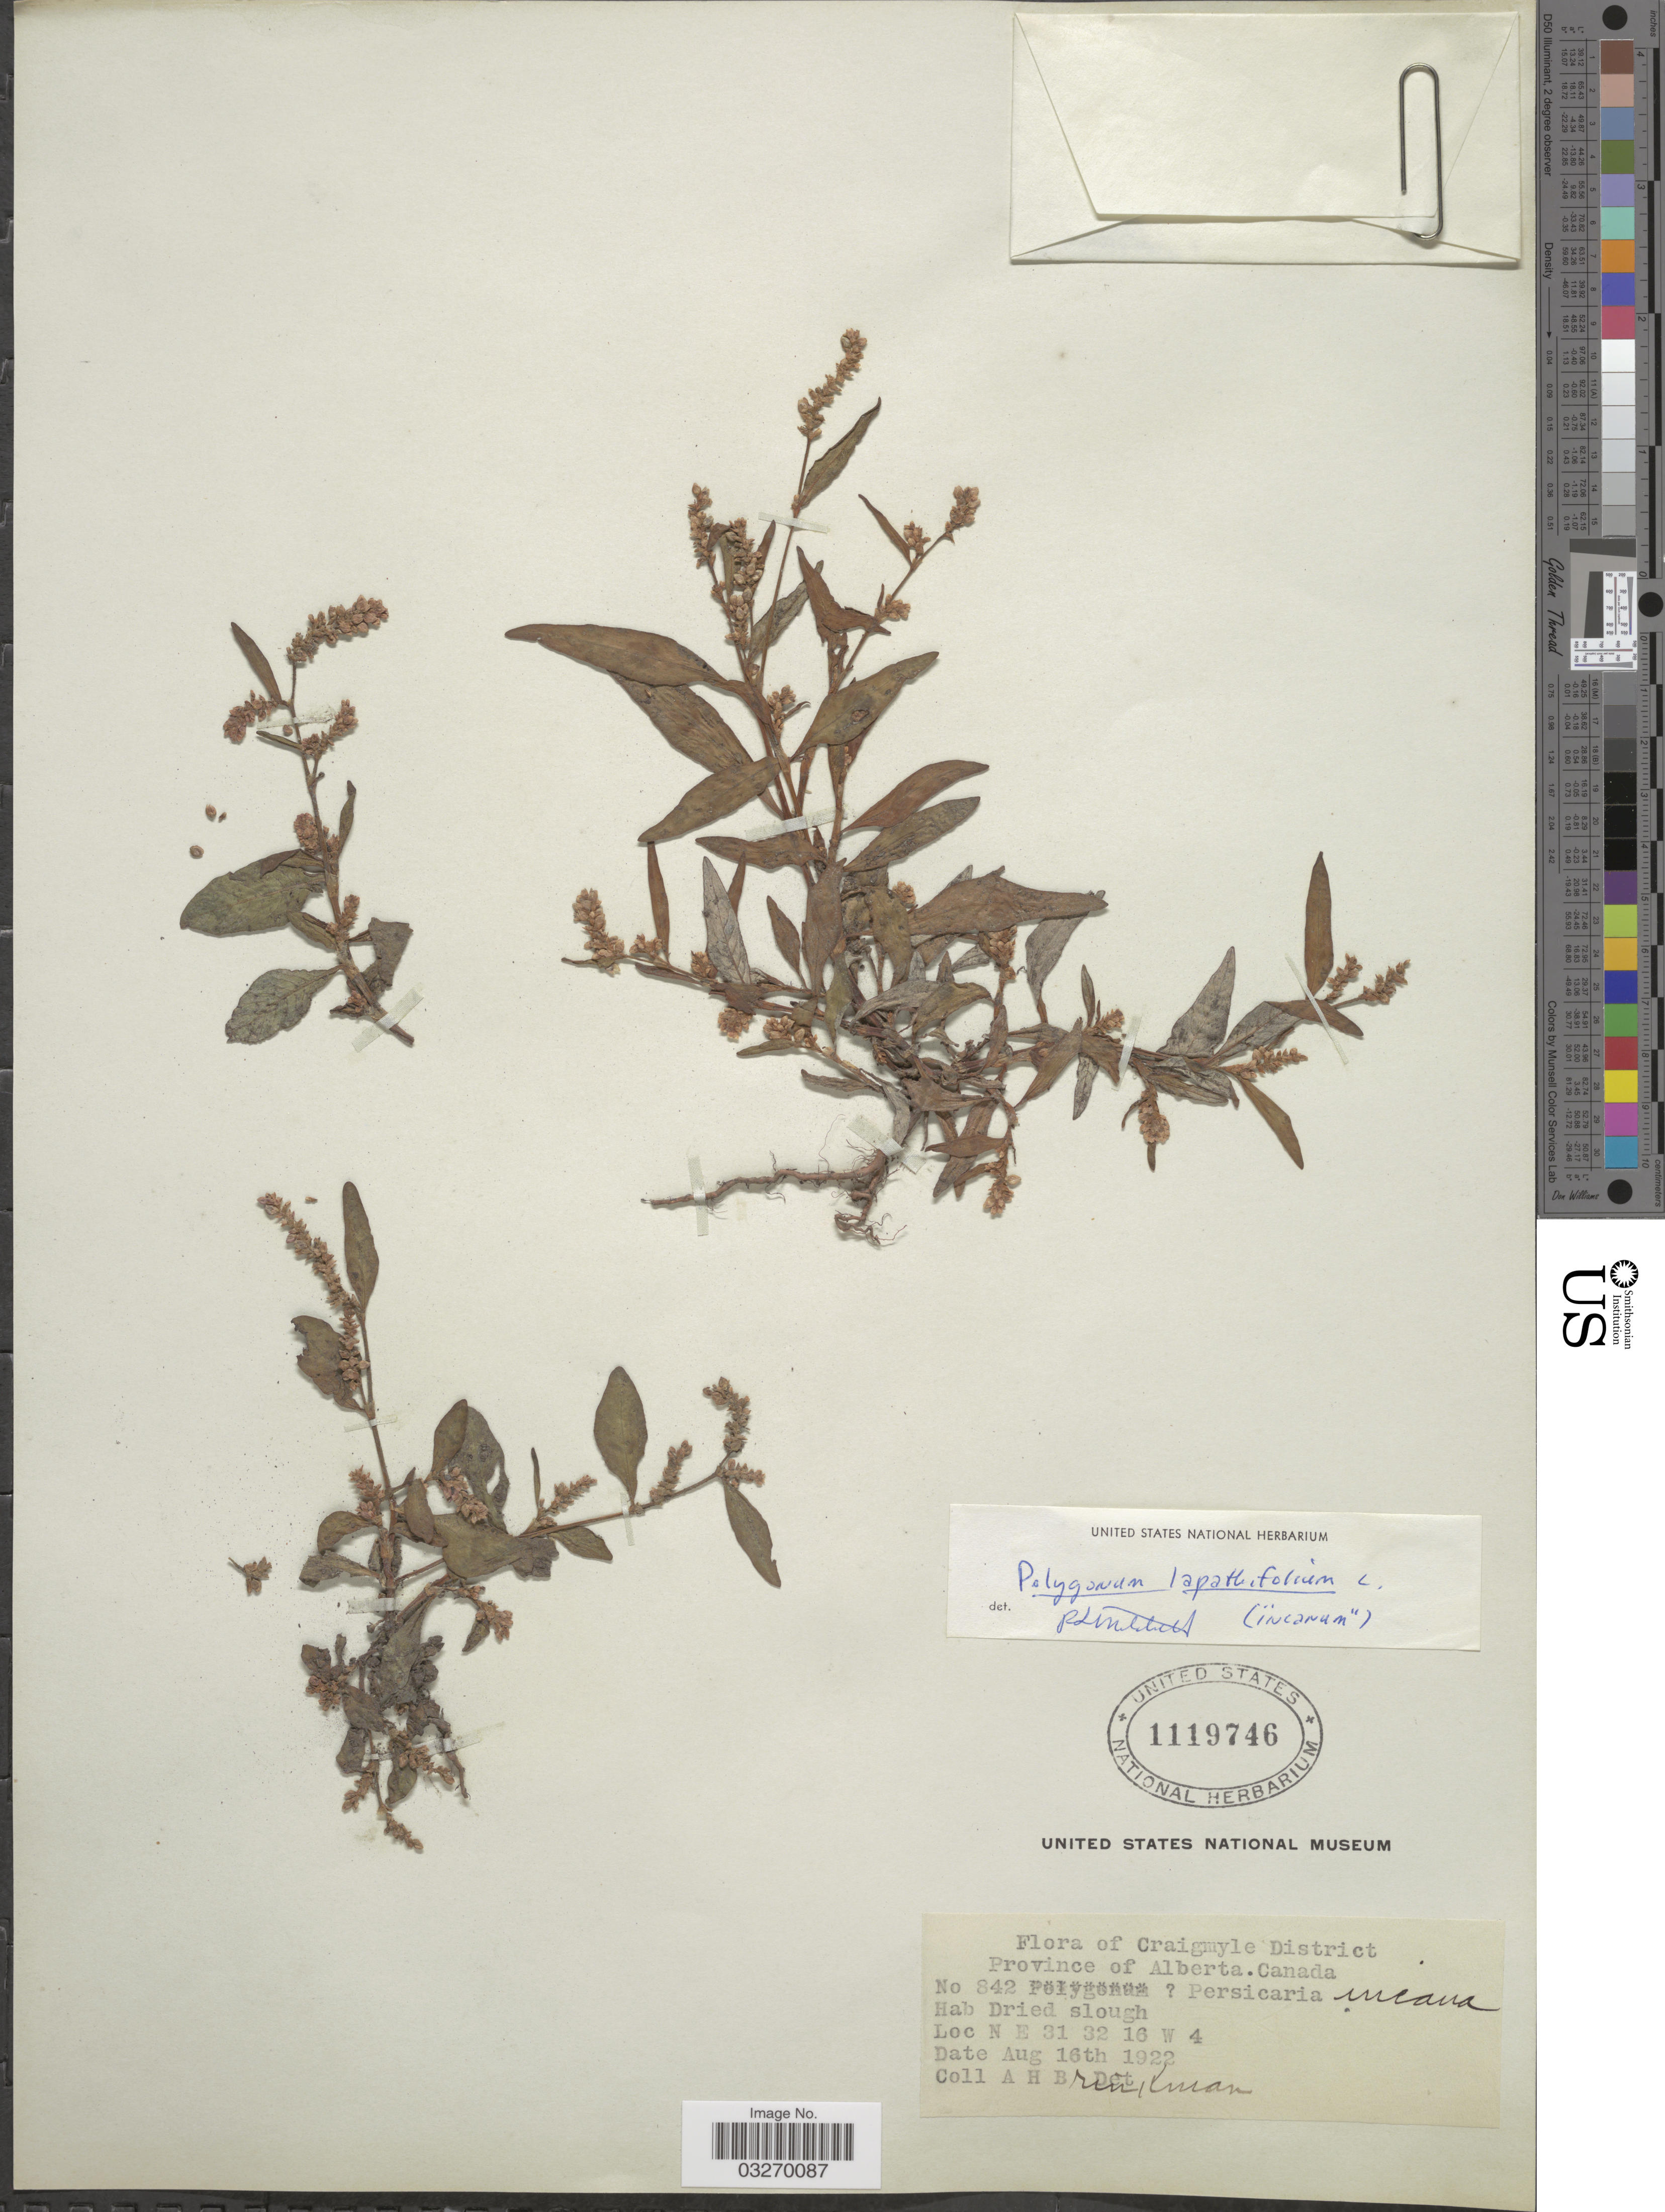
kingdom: Plantae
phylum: Tracheophyta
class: Magnoliopsida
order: Caryophyllales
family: Polygonaceae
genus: Persicaria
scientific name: Persicaria lapathifolia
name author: (L.) Delarbre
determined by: Atha, D. E.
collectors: A. Brinkman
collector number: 842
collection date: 1922-08-16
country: Canada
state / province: Alberta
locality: Craigmyle District. N E 31 32 16 W 4.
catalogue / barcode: US 1119746